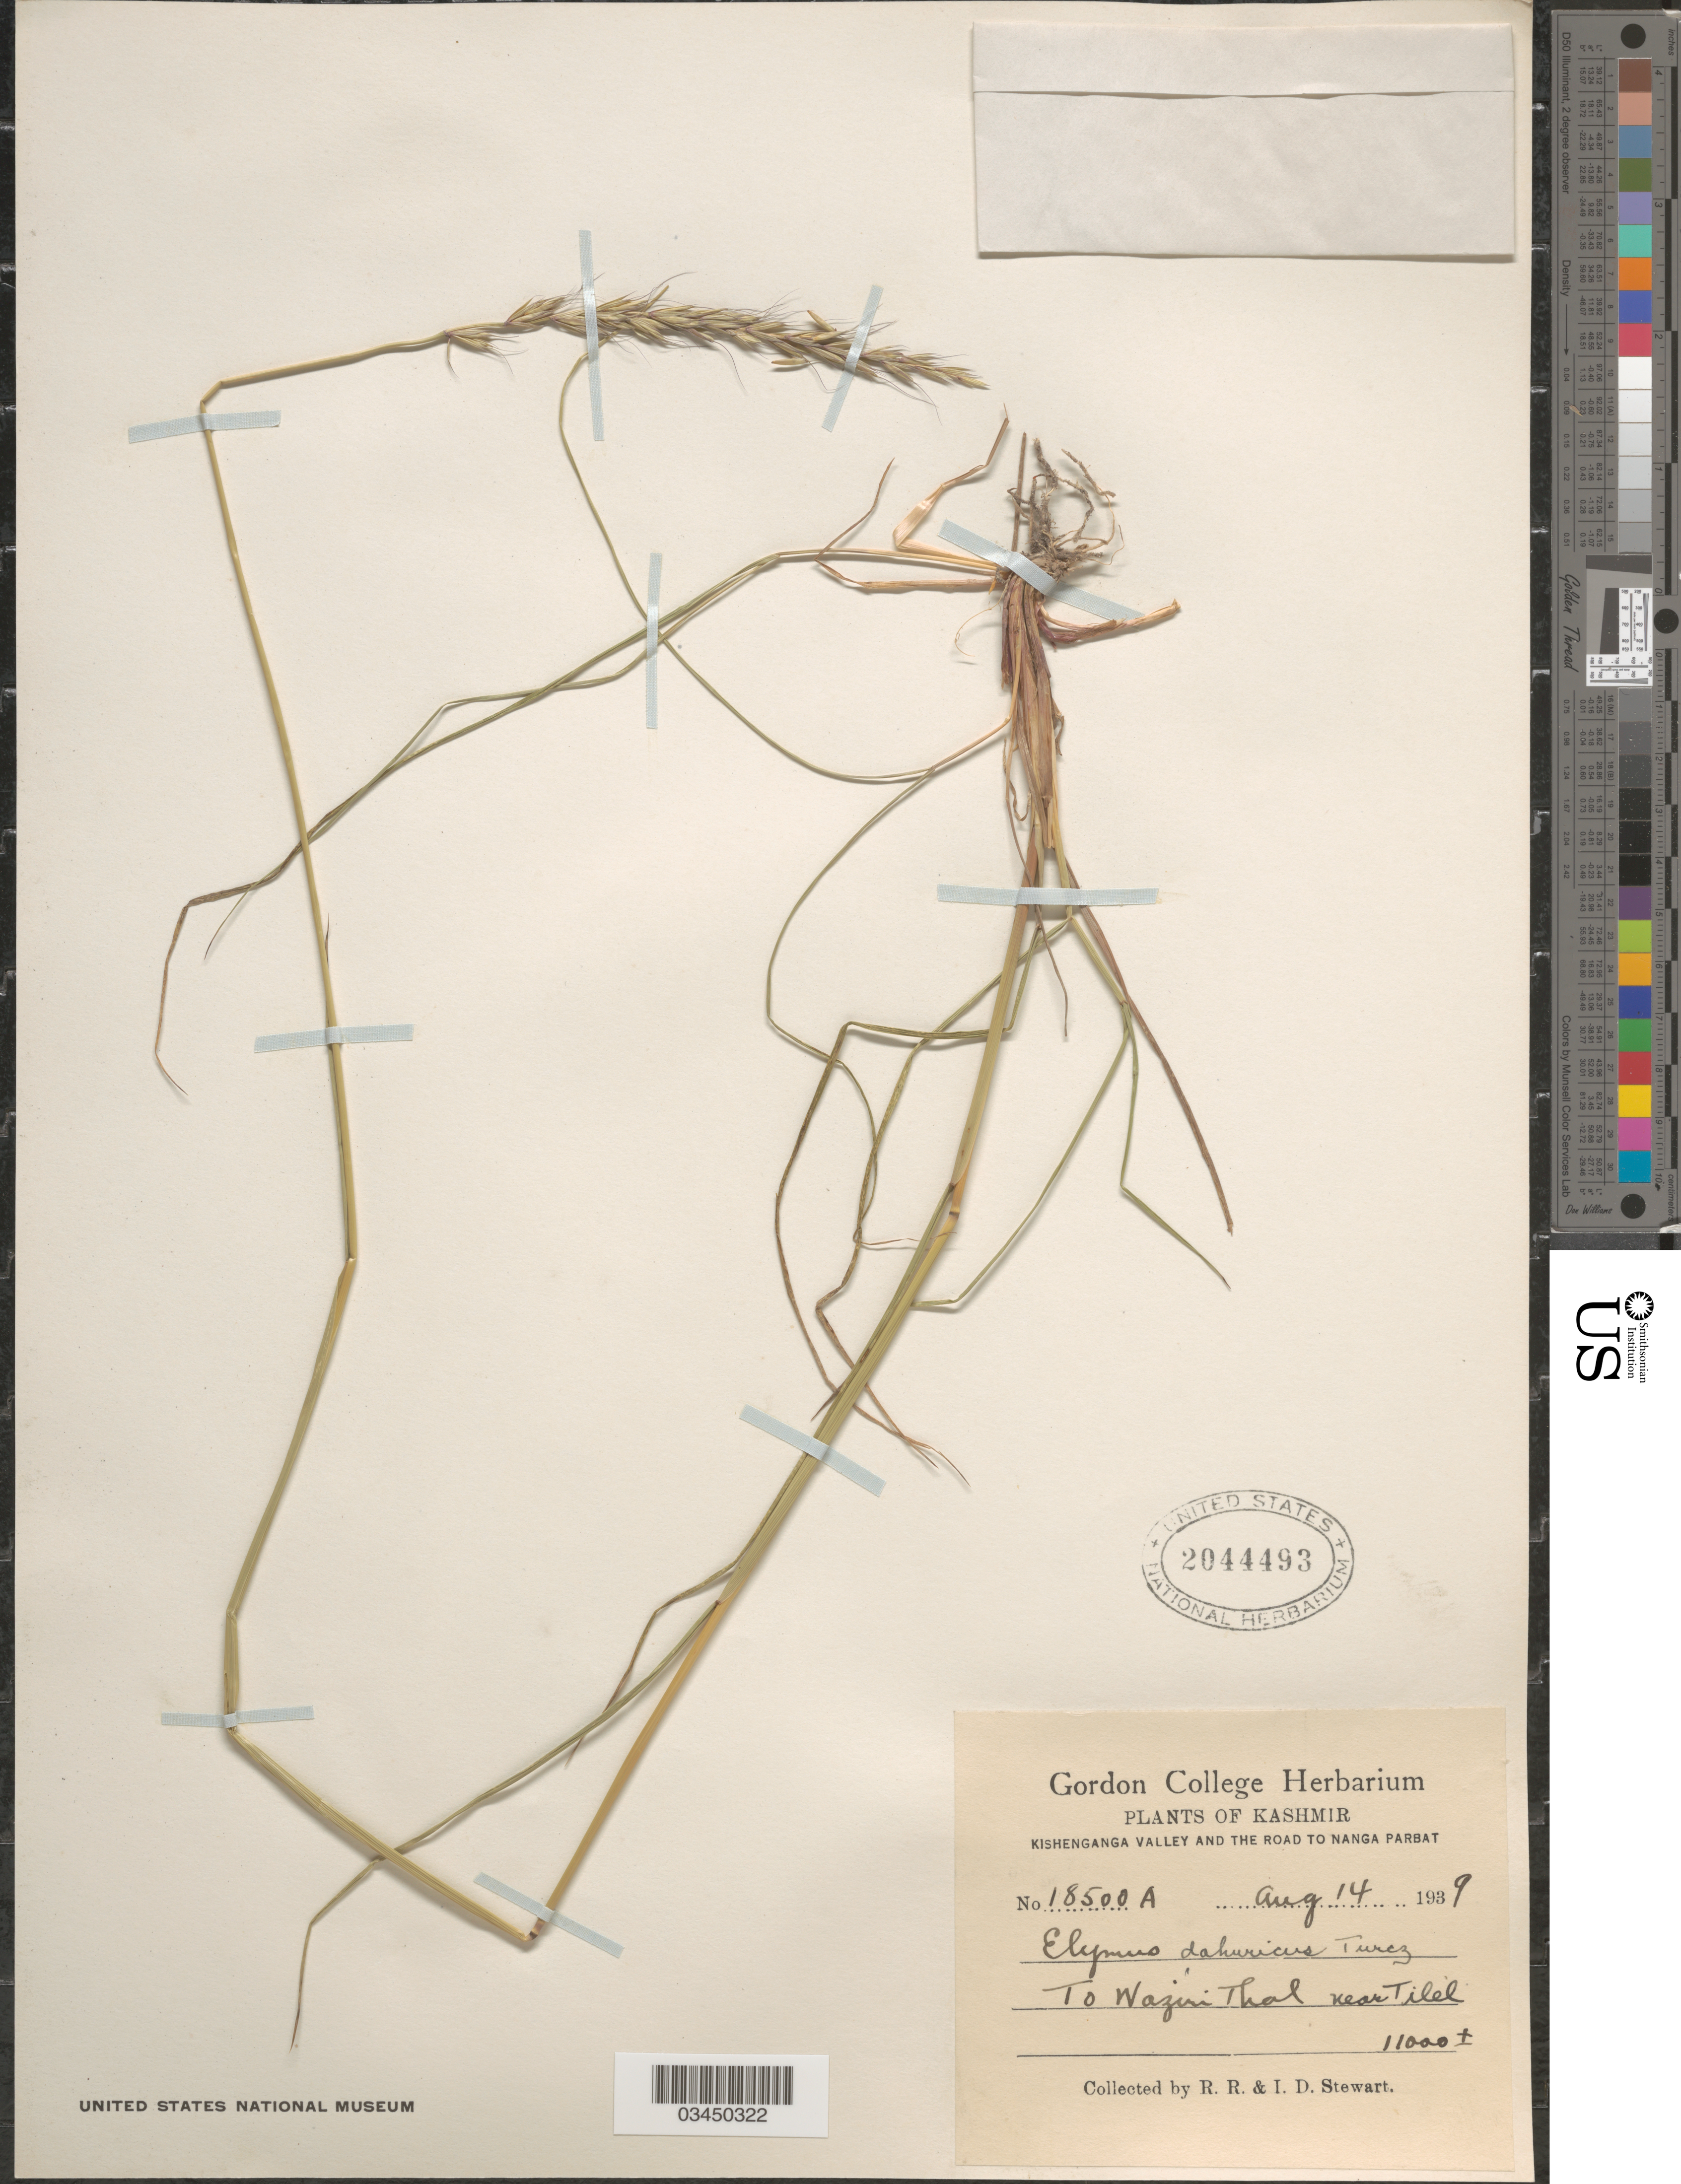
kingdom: Plantae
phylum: Tracheophyta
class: Liliopsida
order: Poales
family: Poaceae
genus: Elymus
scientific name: Elymus dahuricus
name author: Turcz. ex Griseb.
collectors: R. Stewart & I. Stewart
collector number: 18500A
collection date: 1939-08-14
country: India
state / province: Jammu and Kashmir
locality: Kashmir. Kishenganga Valley and the road to Nanga Parbat. To Waziri Thal near Tilal.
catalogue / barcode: US 2044493